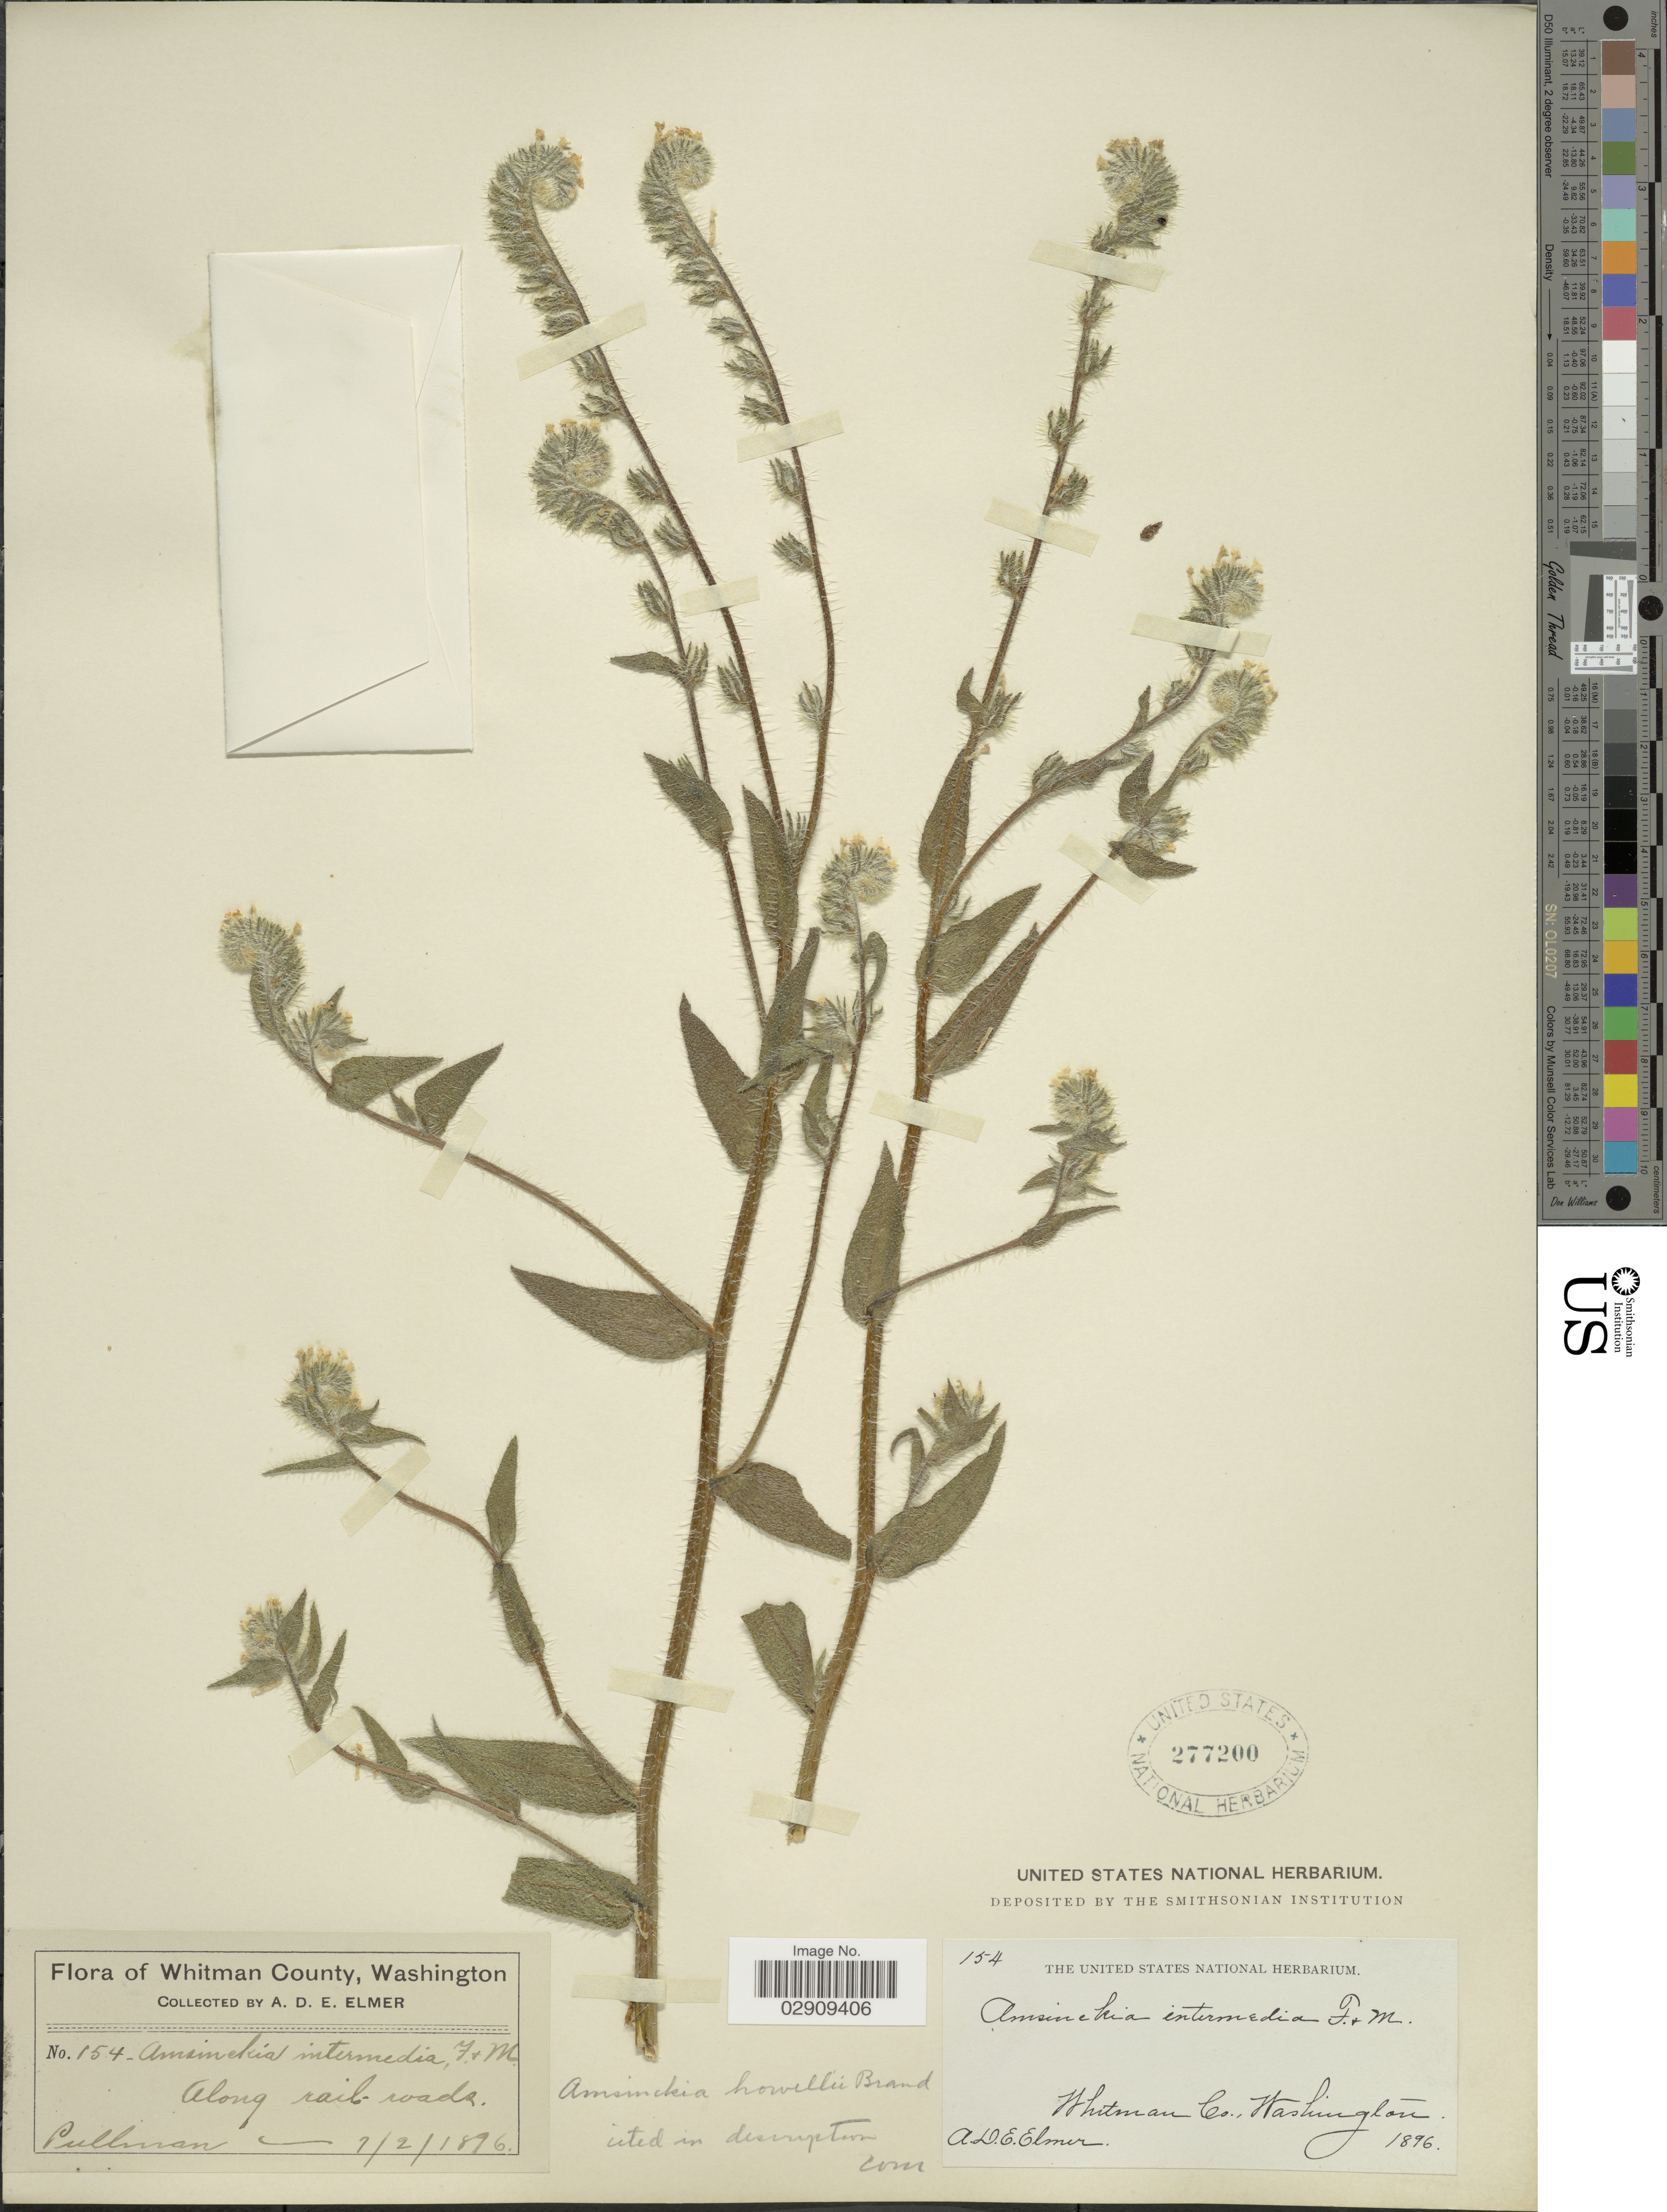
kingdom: Plantae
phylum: Tracheophyta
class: Magnoliopsida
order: Boraginales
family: Boraginaceae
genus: Amsinckia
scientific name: Amsinckia menziesii var. intermedia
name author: (Fisch. & C.A. Mey.) Ganders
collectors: A. D. E. Elmer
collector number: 154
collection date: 1896-02-07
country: United States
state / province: Washington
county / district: Whitman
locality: Whitman County. Along rail-roads Pullman.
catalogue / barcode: US 277200